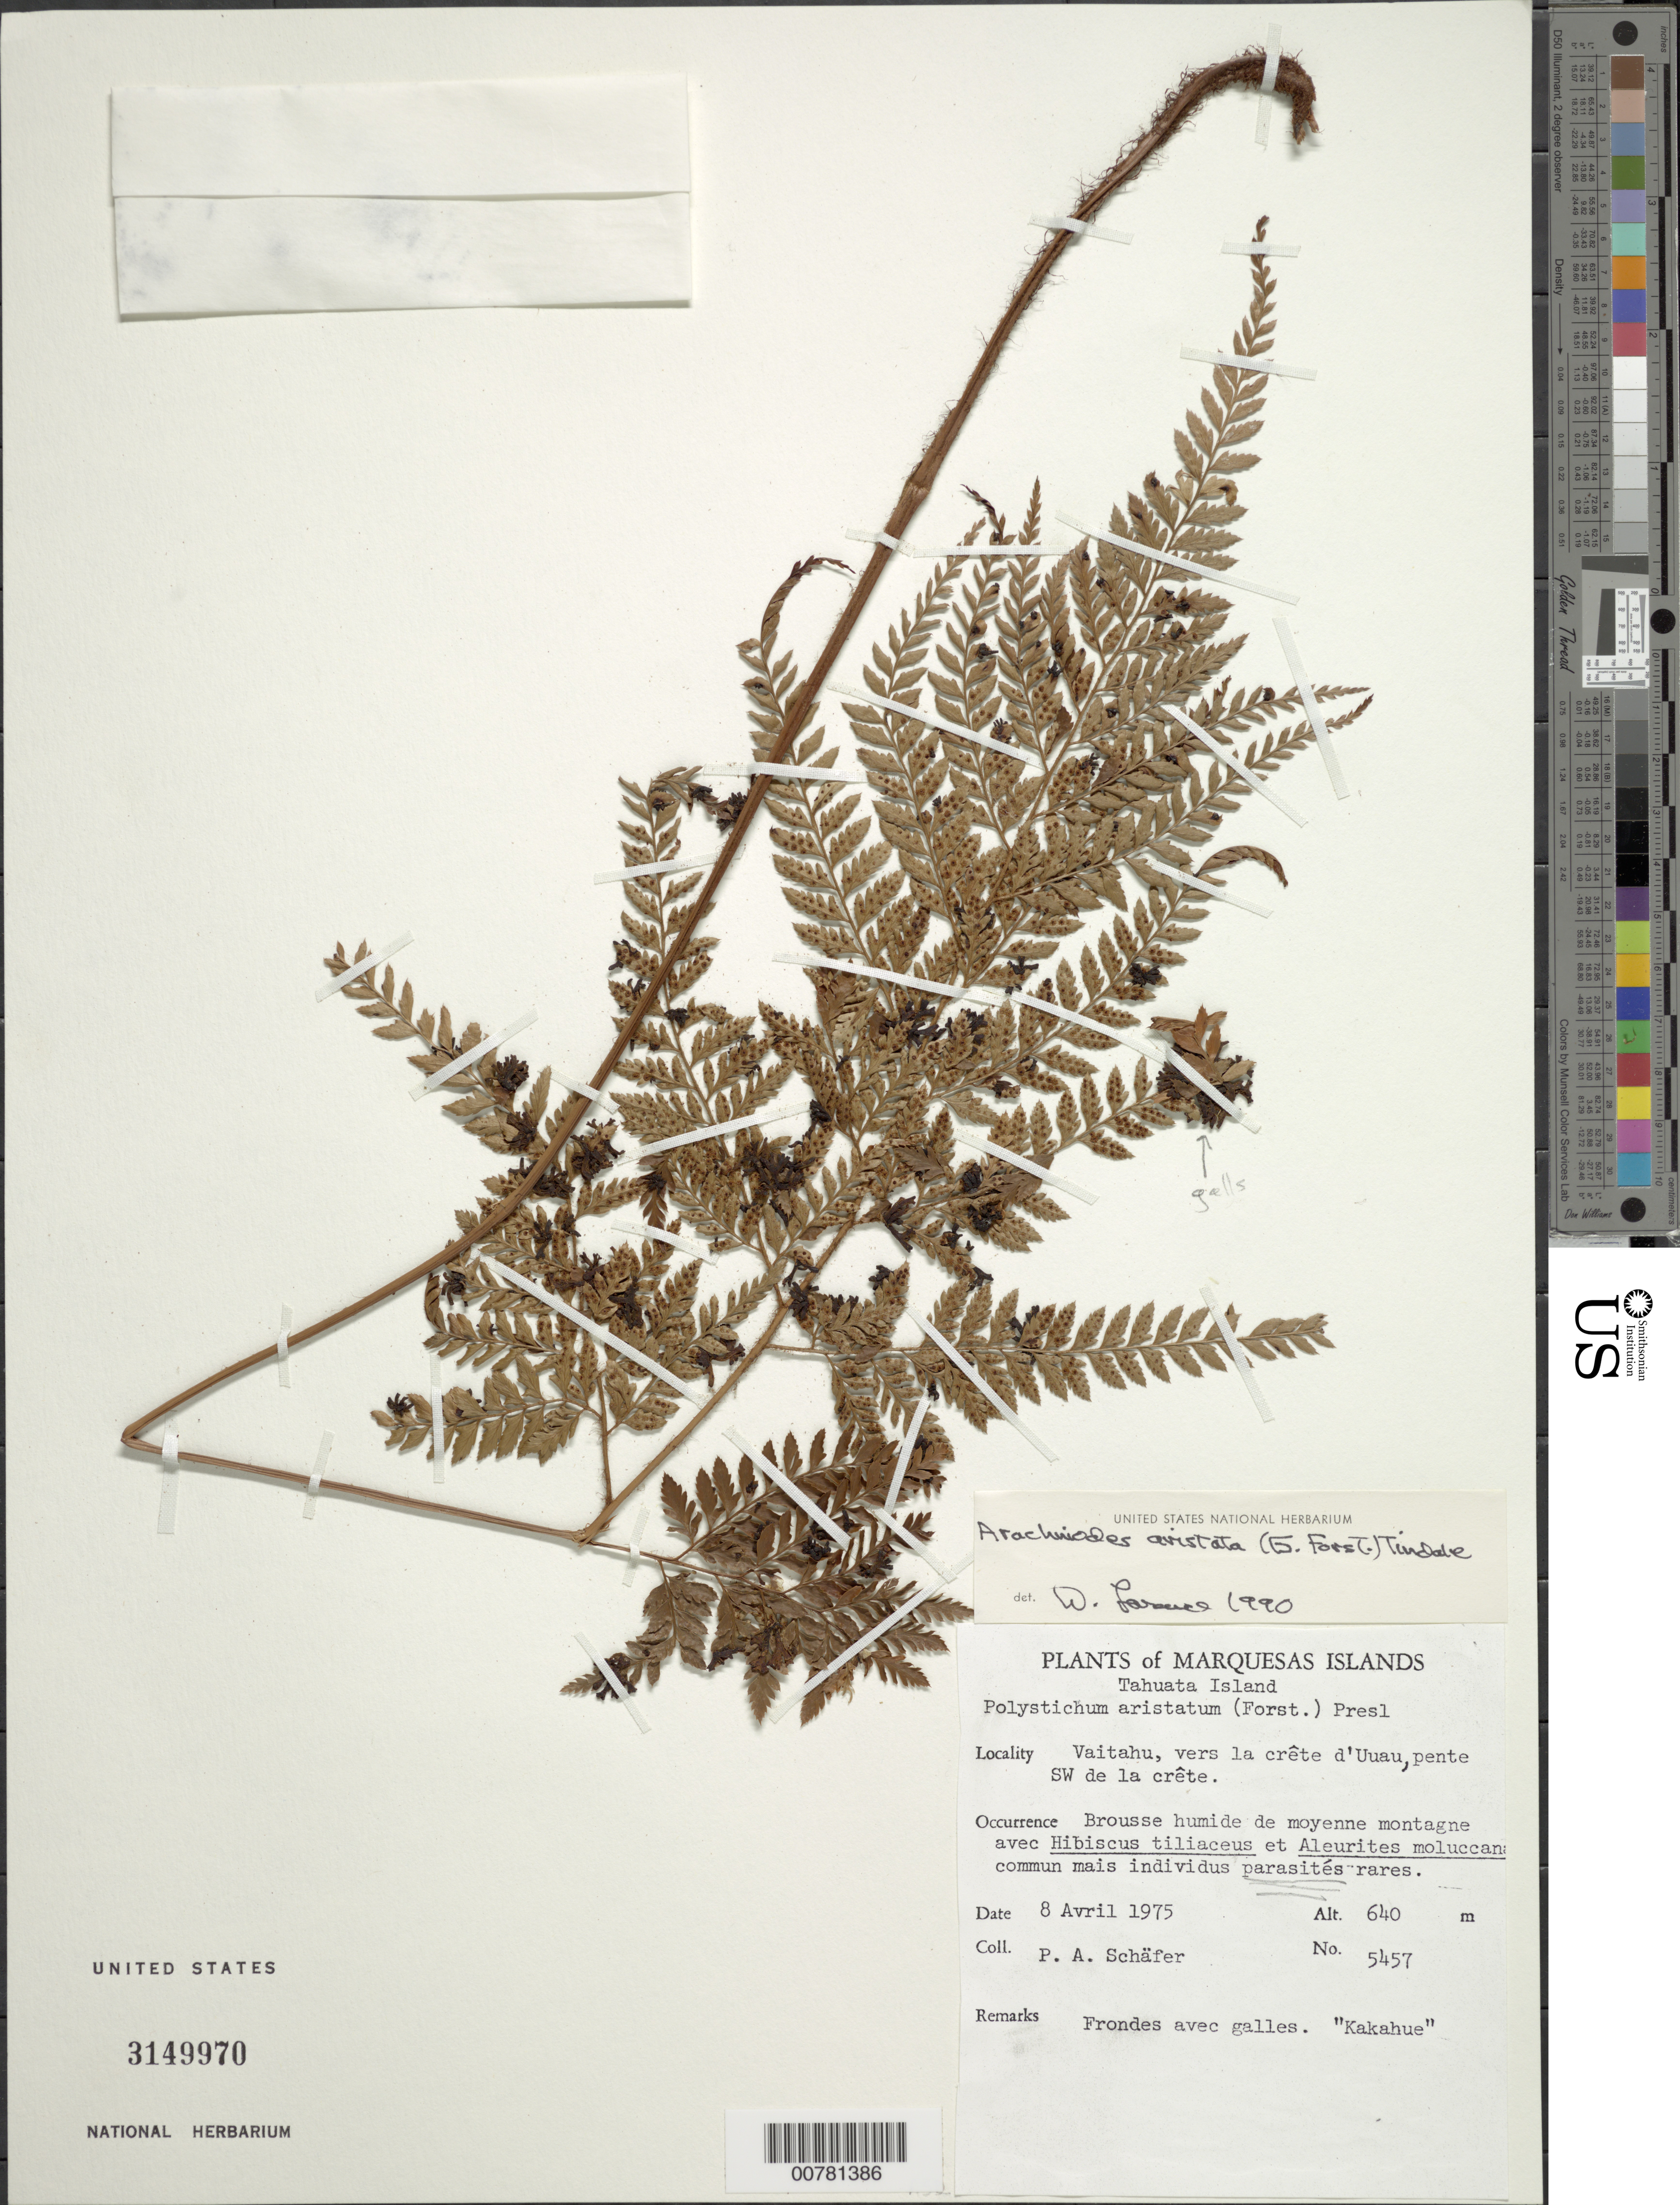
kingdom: Plantae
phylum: Tracheophyta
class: Polypodiopsida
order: Polypodiales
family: Dryopteridaceae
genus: Arachniodes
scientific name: Arachniodes aristata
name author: (G. Forst.) Tindale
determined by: Lorence, David H., (PTBG), National Tropical Botanical Garden (UNITED STATES)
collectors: P. A. Schäfer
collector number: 5457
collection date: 1975-04-08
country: French Polynesia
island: Tahuata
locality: Vaitahu, vers la crête d'Uuau, pente SW de la crête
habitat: Brousse humide de moyenne montagne avec Hibiscus tiliaceus et Aleurites moluccana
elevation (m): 640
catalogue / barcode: US 3149970